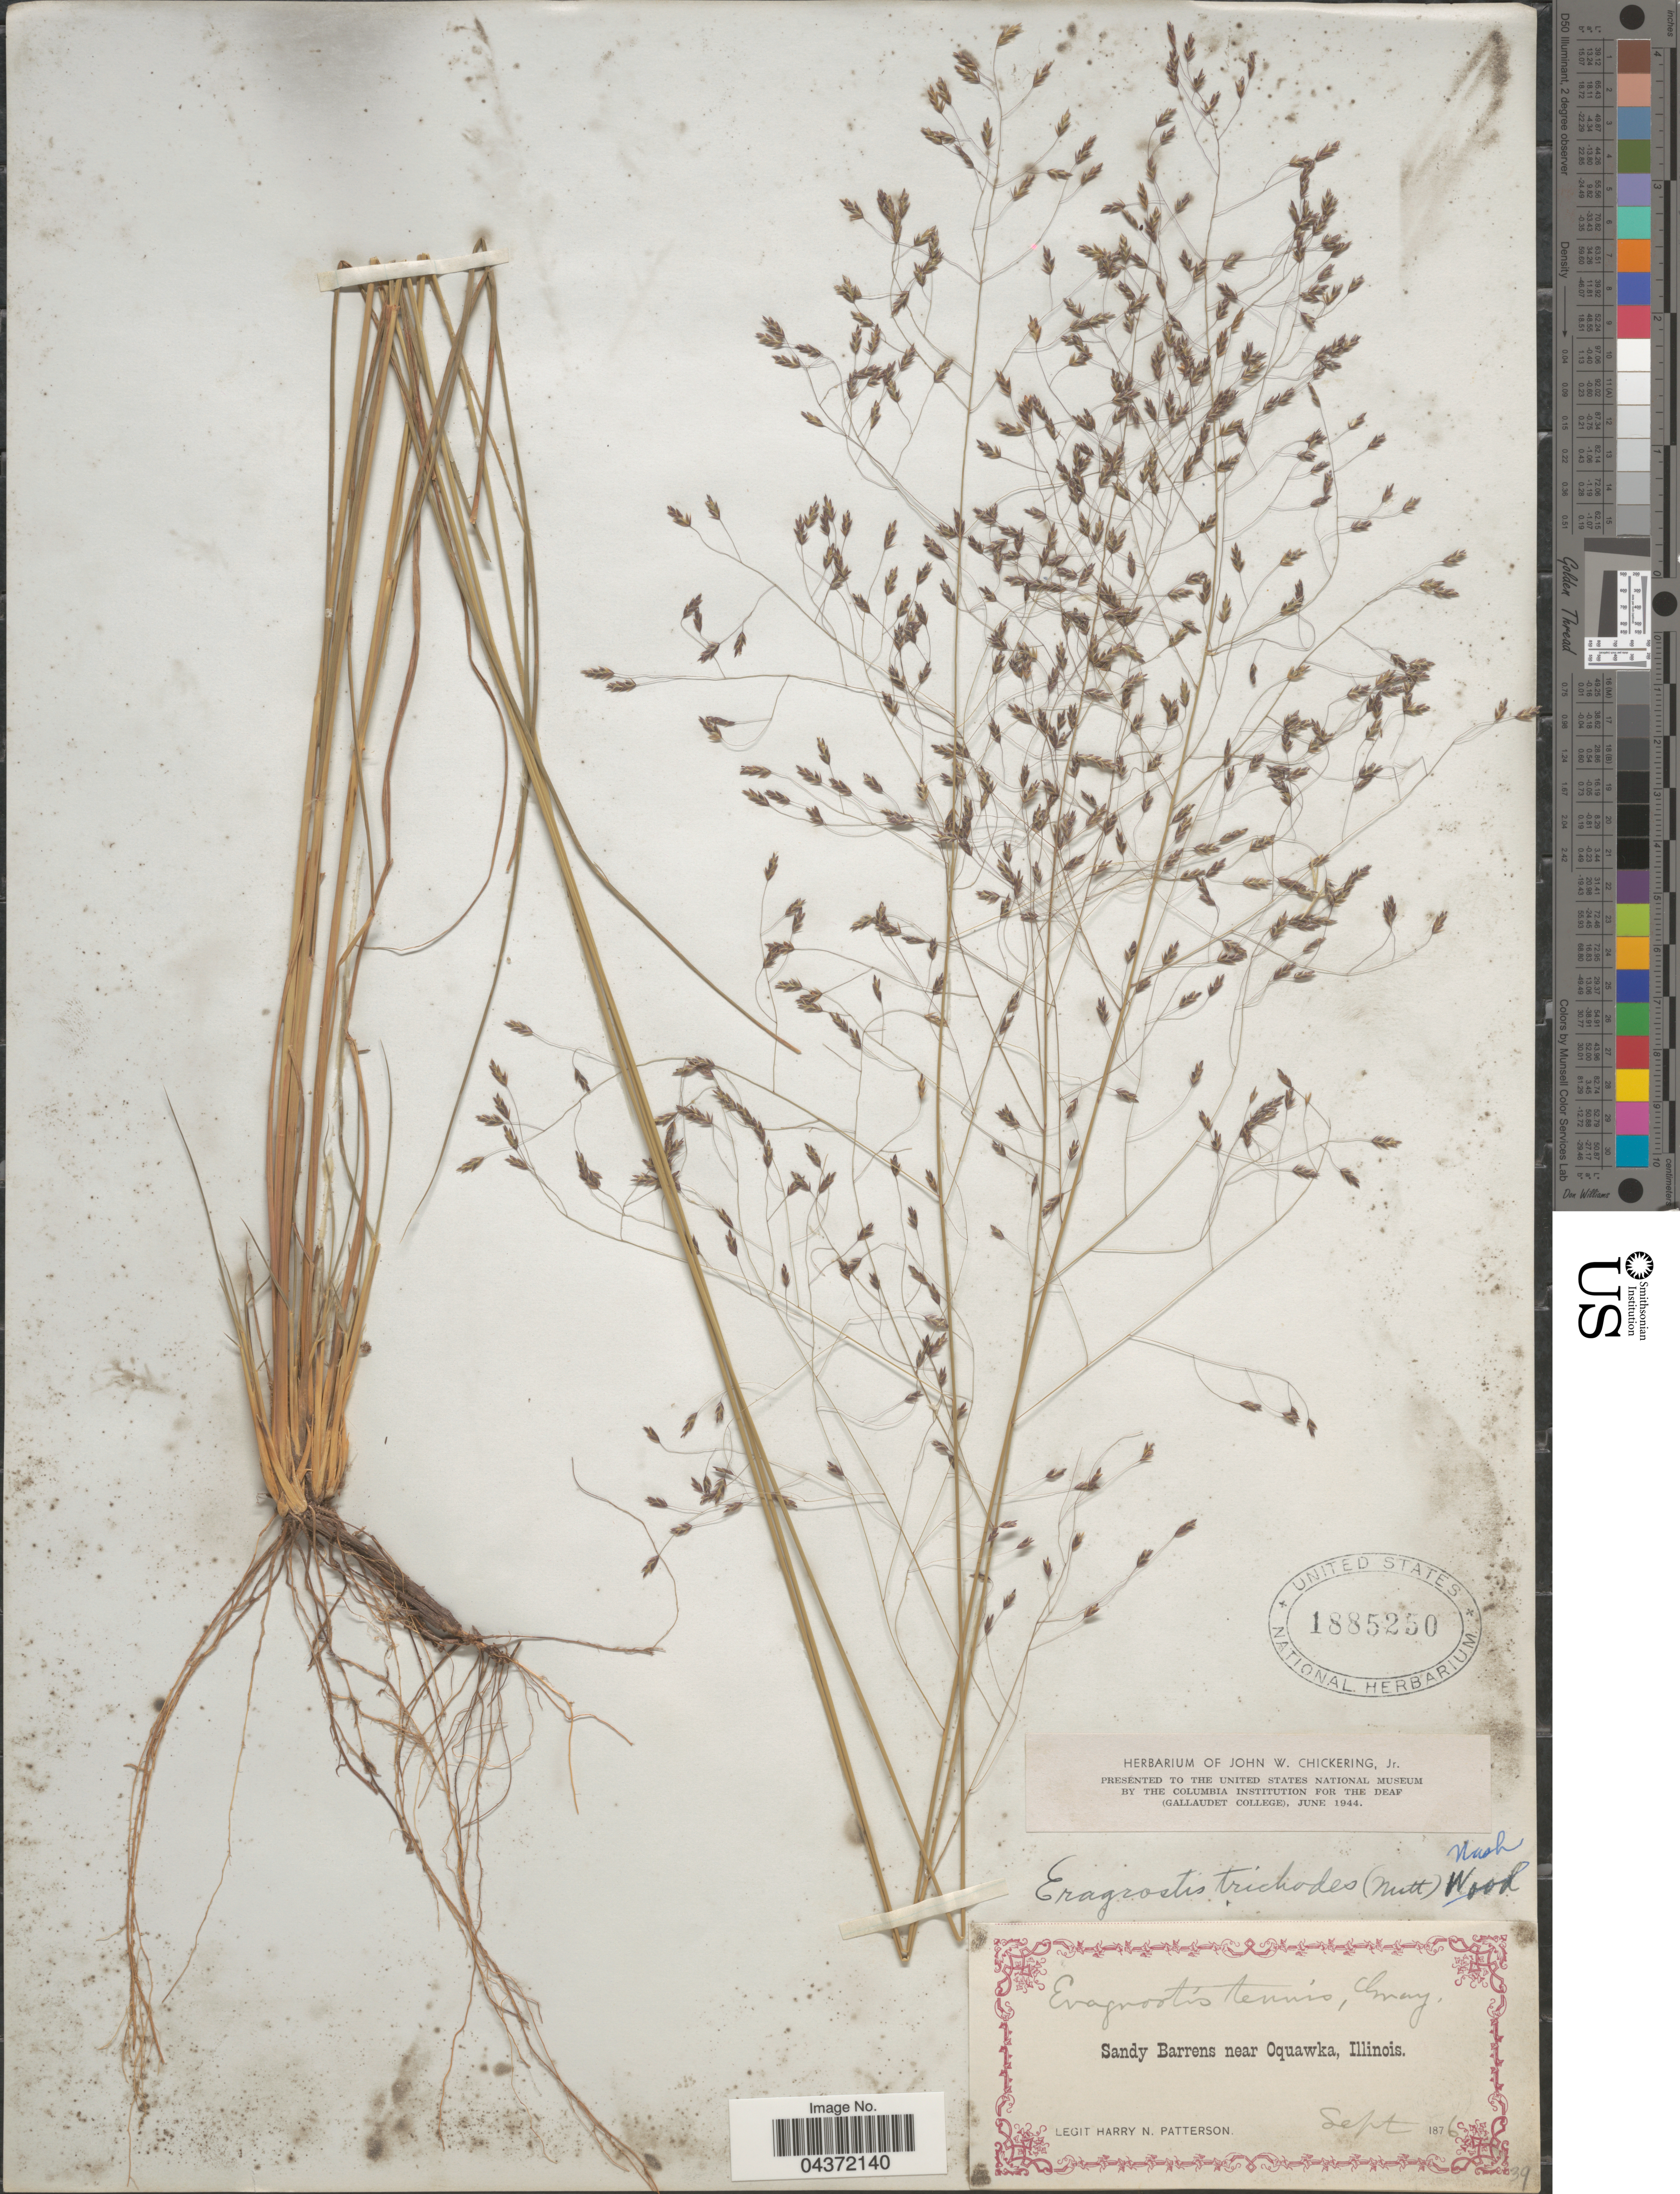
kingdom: Plantae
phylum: Tracheophyta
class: Liliopsida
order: Poales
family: Poaceae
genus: Eragrostis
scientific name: Eragrostis trichodes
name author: (Nutt.) Alph. Wood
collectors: H. N. Patterson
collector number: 39?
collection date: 1876-09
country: United States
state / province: Illinois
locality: Sandy Barrens near Oquawka.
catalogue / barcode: US 1885250